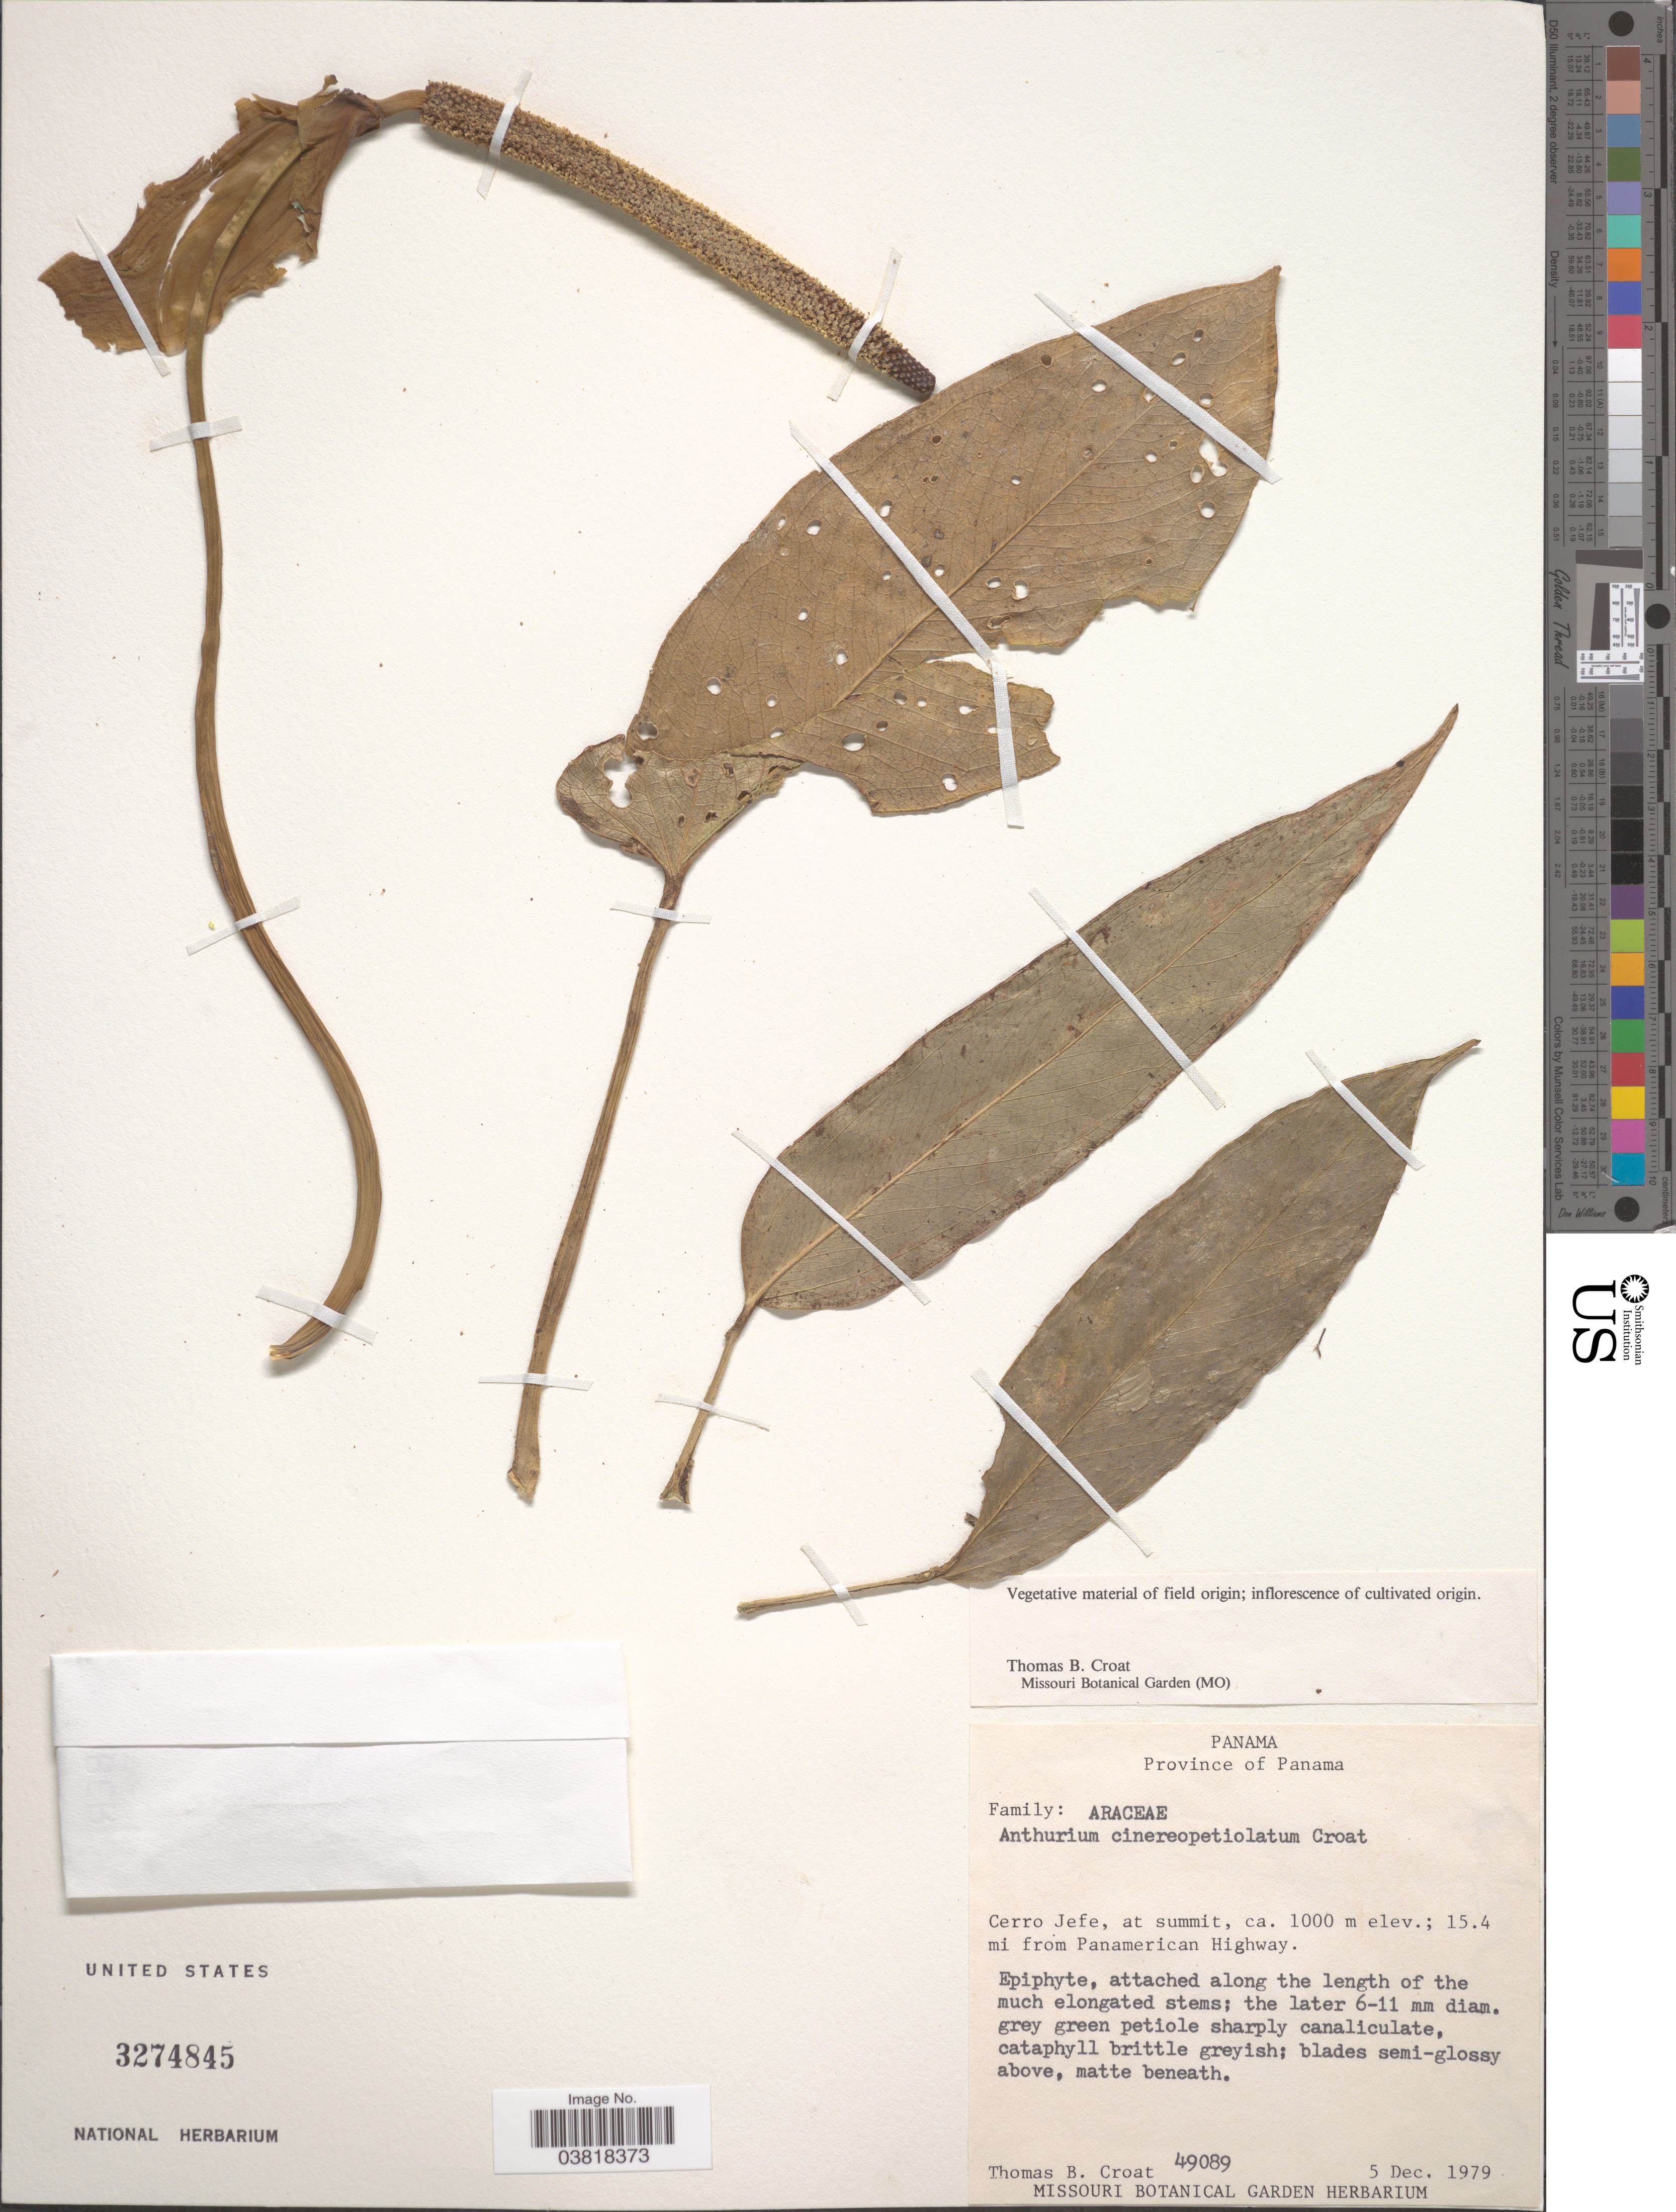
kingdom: Plantae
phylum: Tracheophyta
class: Liliopsida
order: Alismatales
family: Araceae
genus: Anthurium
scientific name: Anthurium cinereopetiolatum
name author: Croat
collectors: T. B. Croat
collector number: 49089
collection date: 1979-12-05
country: Panama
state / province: Panamá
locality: Cerro Jefe, at summit, 15.4 mi from Panamerican Highway.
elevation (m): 1000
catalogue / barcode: US 3274845